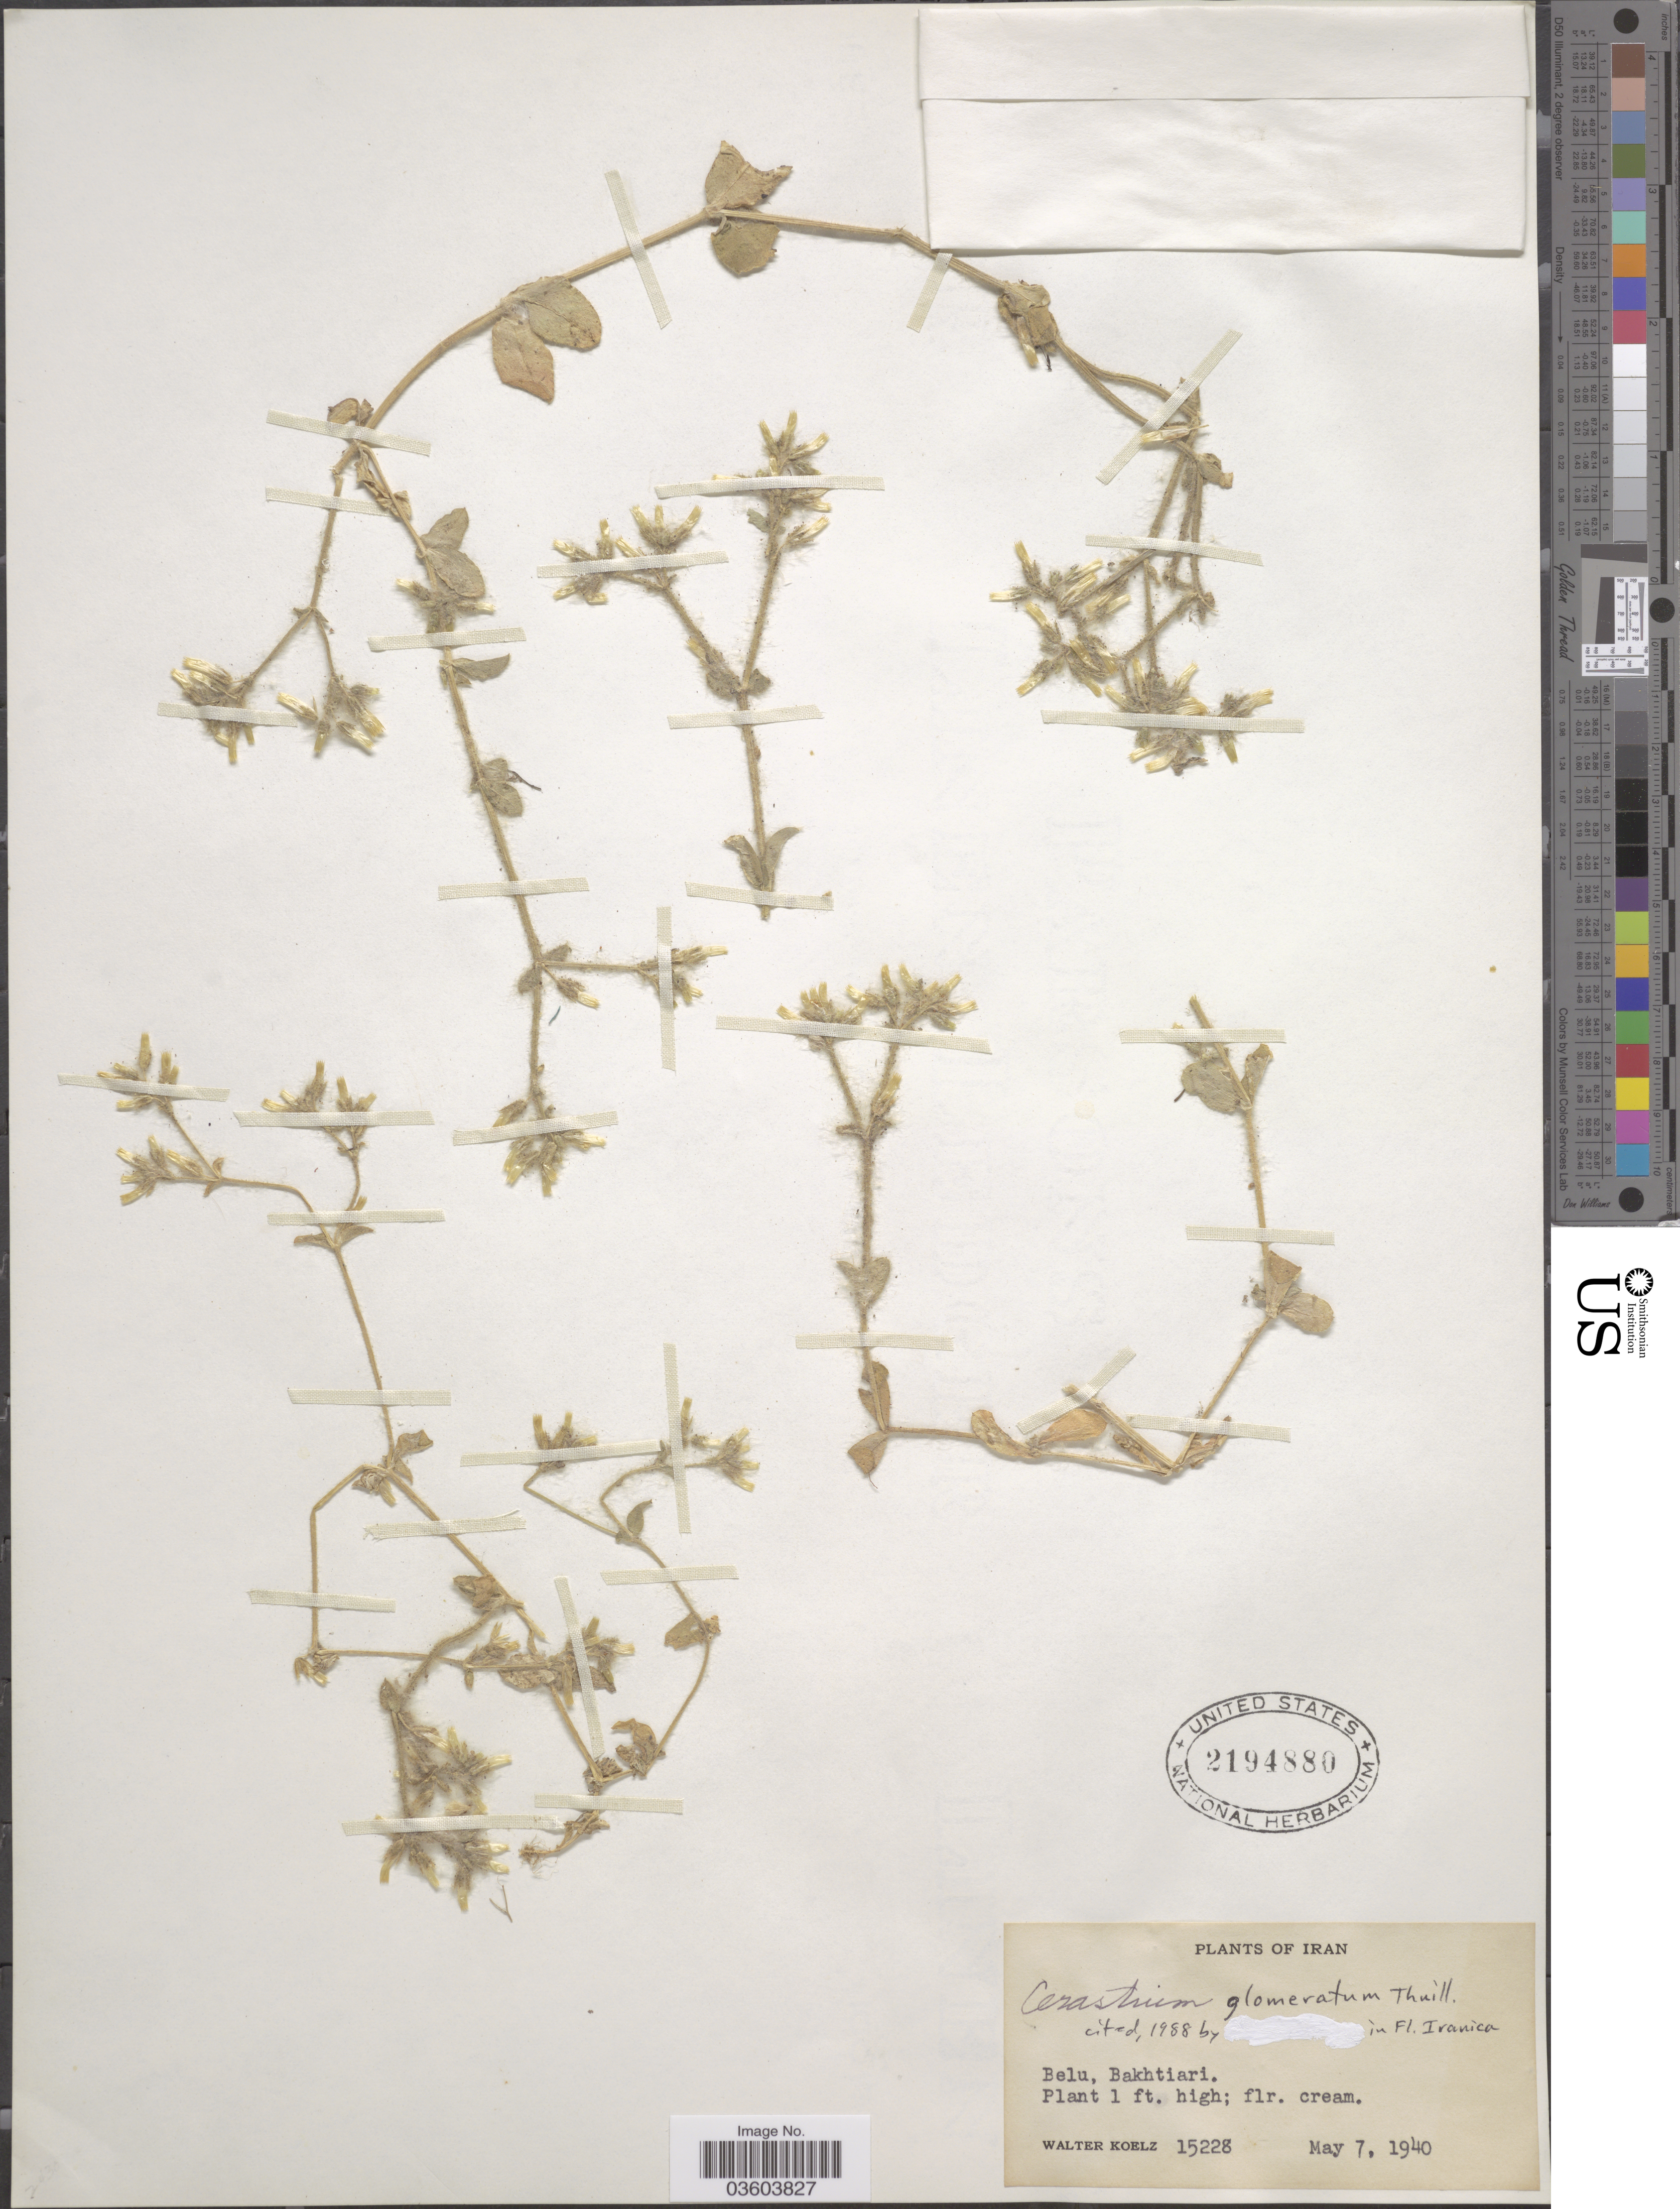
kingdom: Plantae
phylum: Tracheophyta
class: Magnoliopsida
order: Caryophyllales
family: Caryophyllaceae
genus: Cerastium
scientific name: Cerastium glomeratum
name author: Thuill.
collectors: W. N. Koelz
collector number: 15228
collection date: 1940-05-07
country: Iran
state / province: Chahar Mahaal and Bakhtiari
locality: Belu, Bakhtiari.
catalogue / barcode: US 2194880